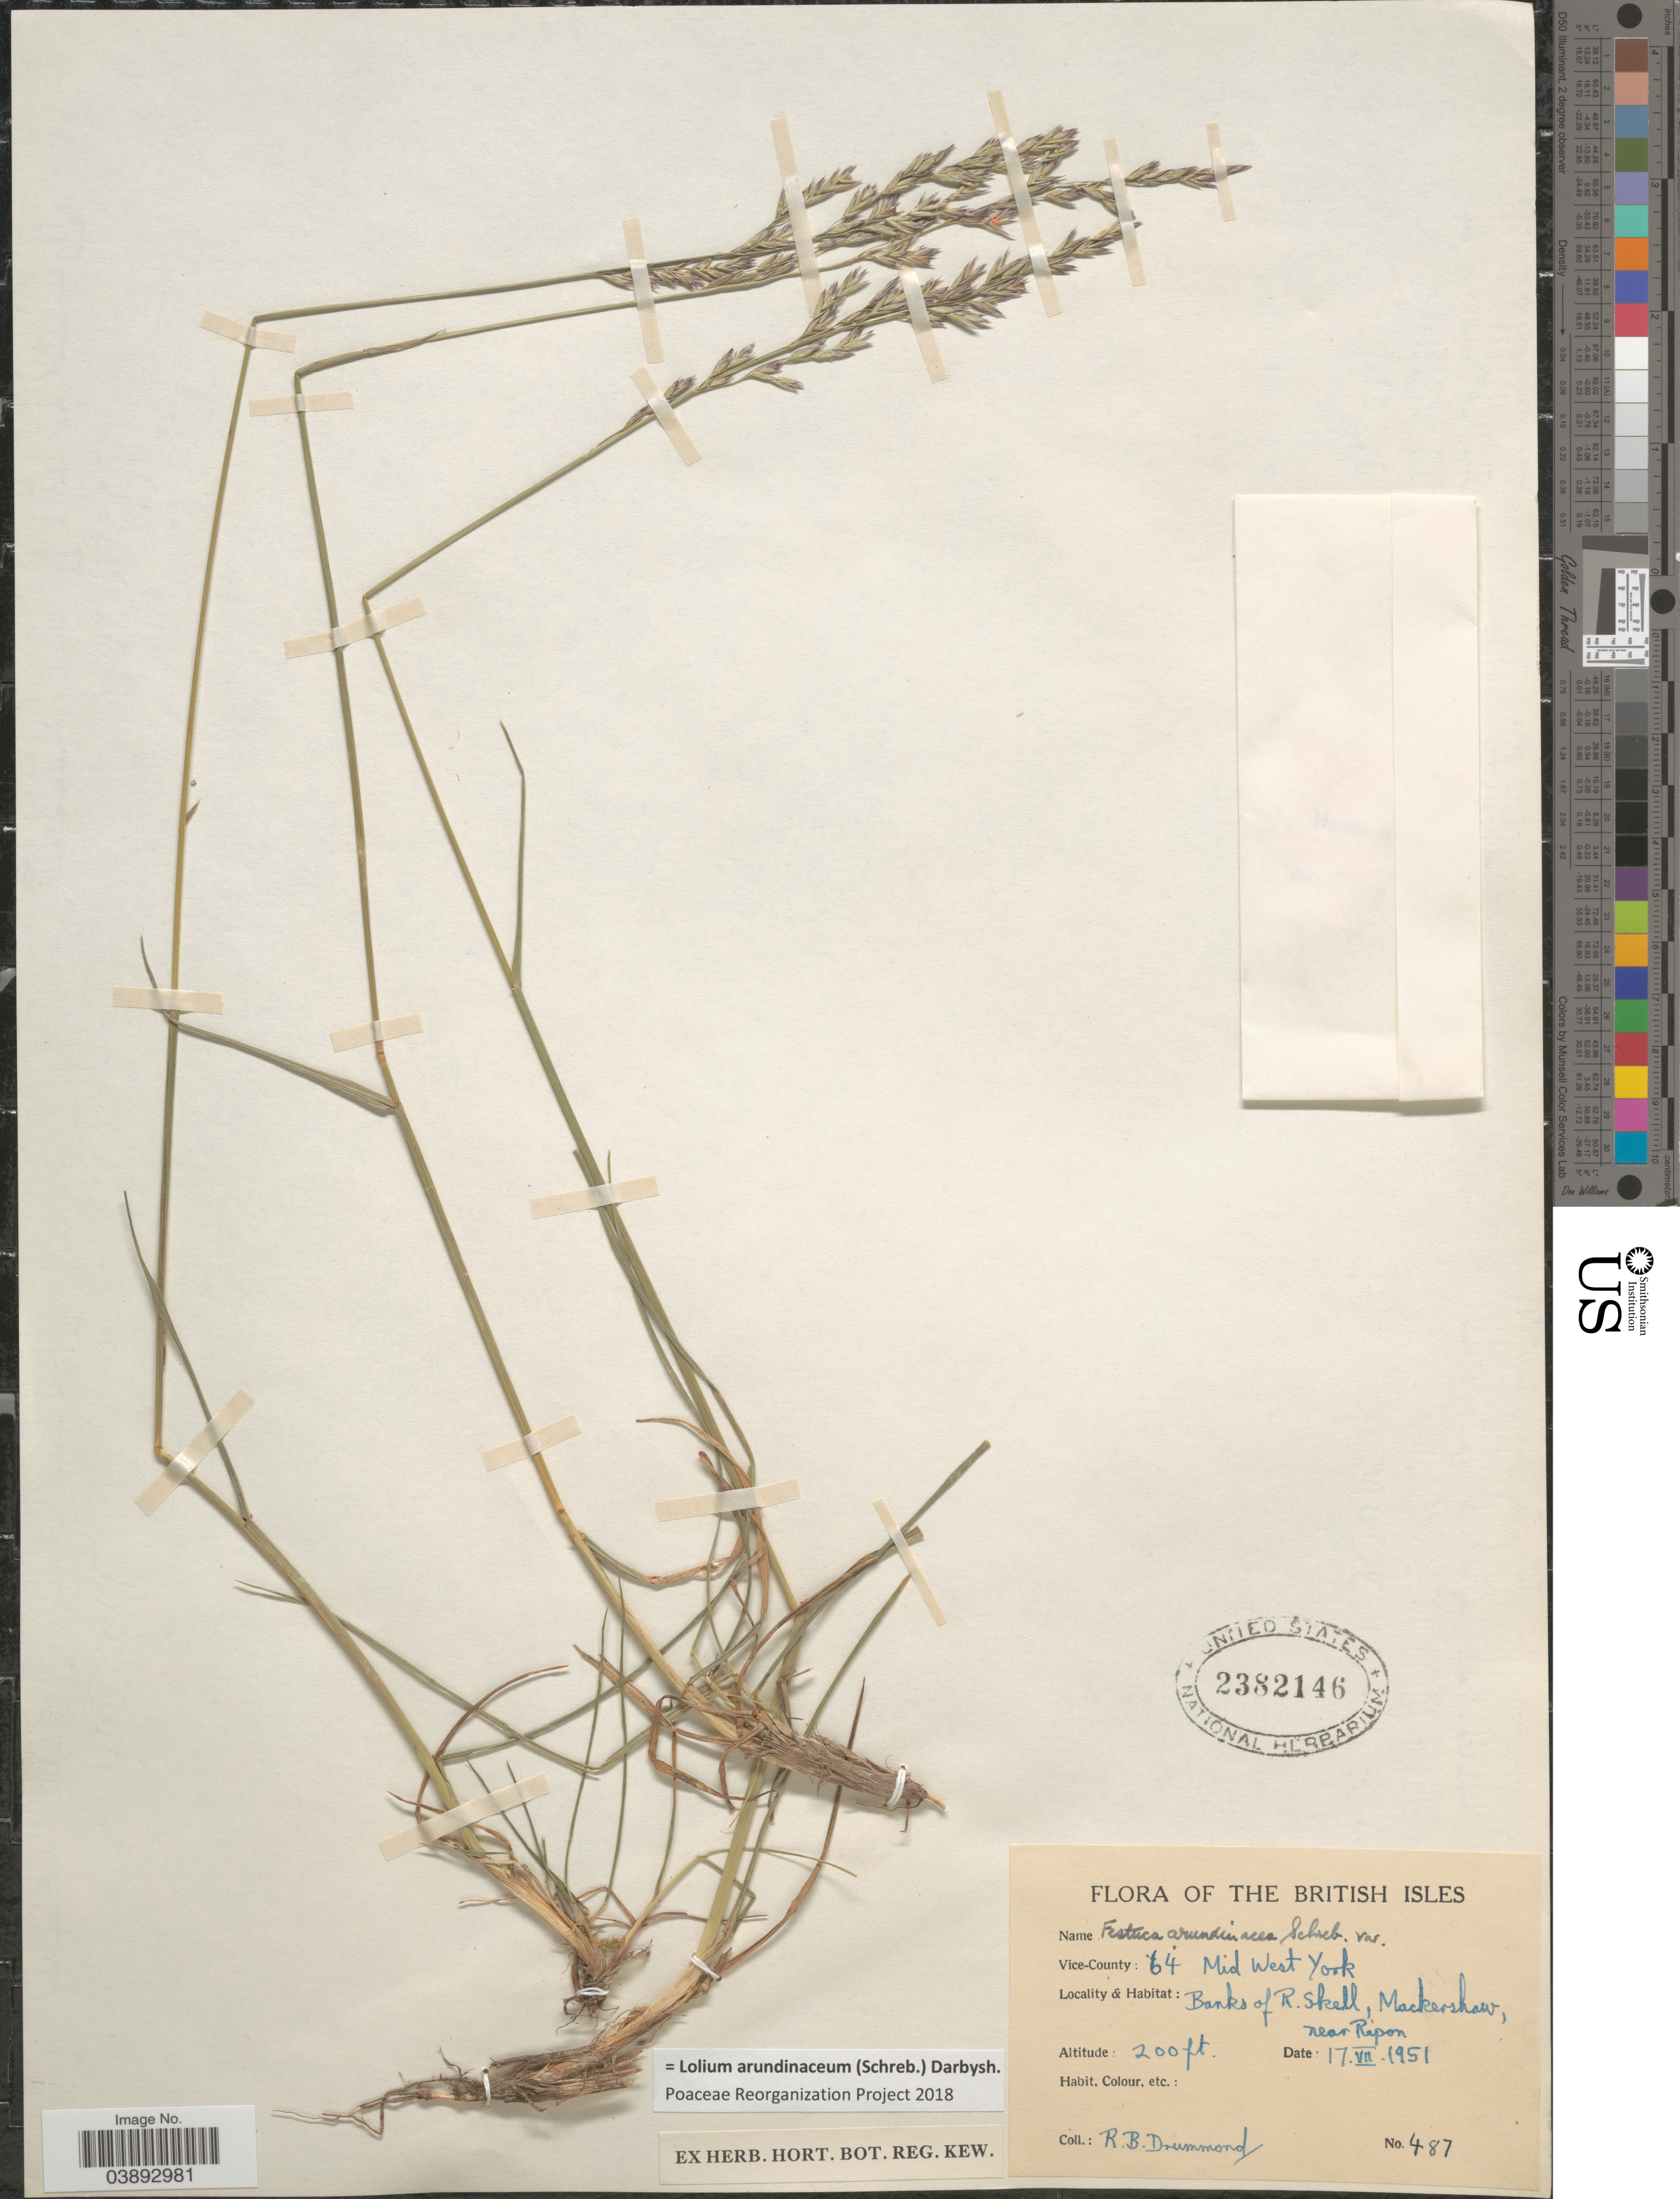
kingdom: Plantae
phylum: Tracheophyta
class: Liliopsida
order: Poales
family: Poaceae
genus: Lolium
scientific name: Lolium arundinaceum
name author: (Schreb.) Darbysh.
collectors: R. Drummond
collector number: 487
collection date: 1951-07-17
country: United Kingdom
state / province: England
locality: British Isles. Vice-County: 64 Mid West York. Banks of R. Skell, Mackershaw, near Ripon.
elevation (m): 61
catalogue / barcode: US 2382146